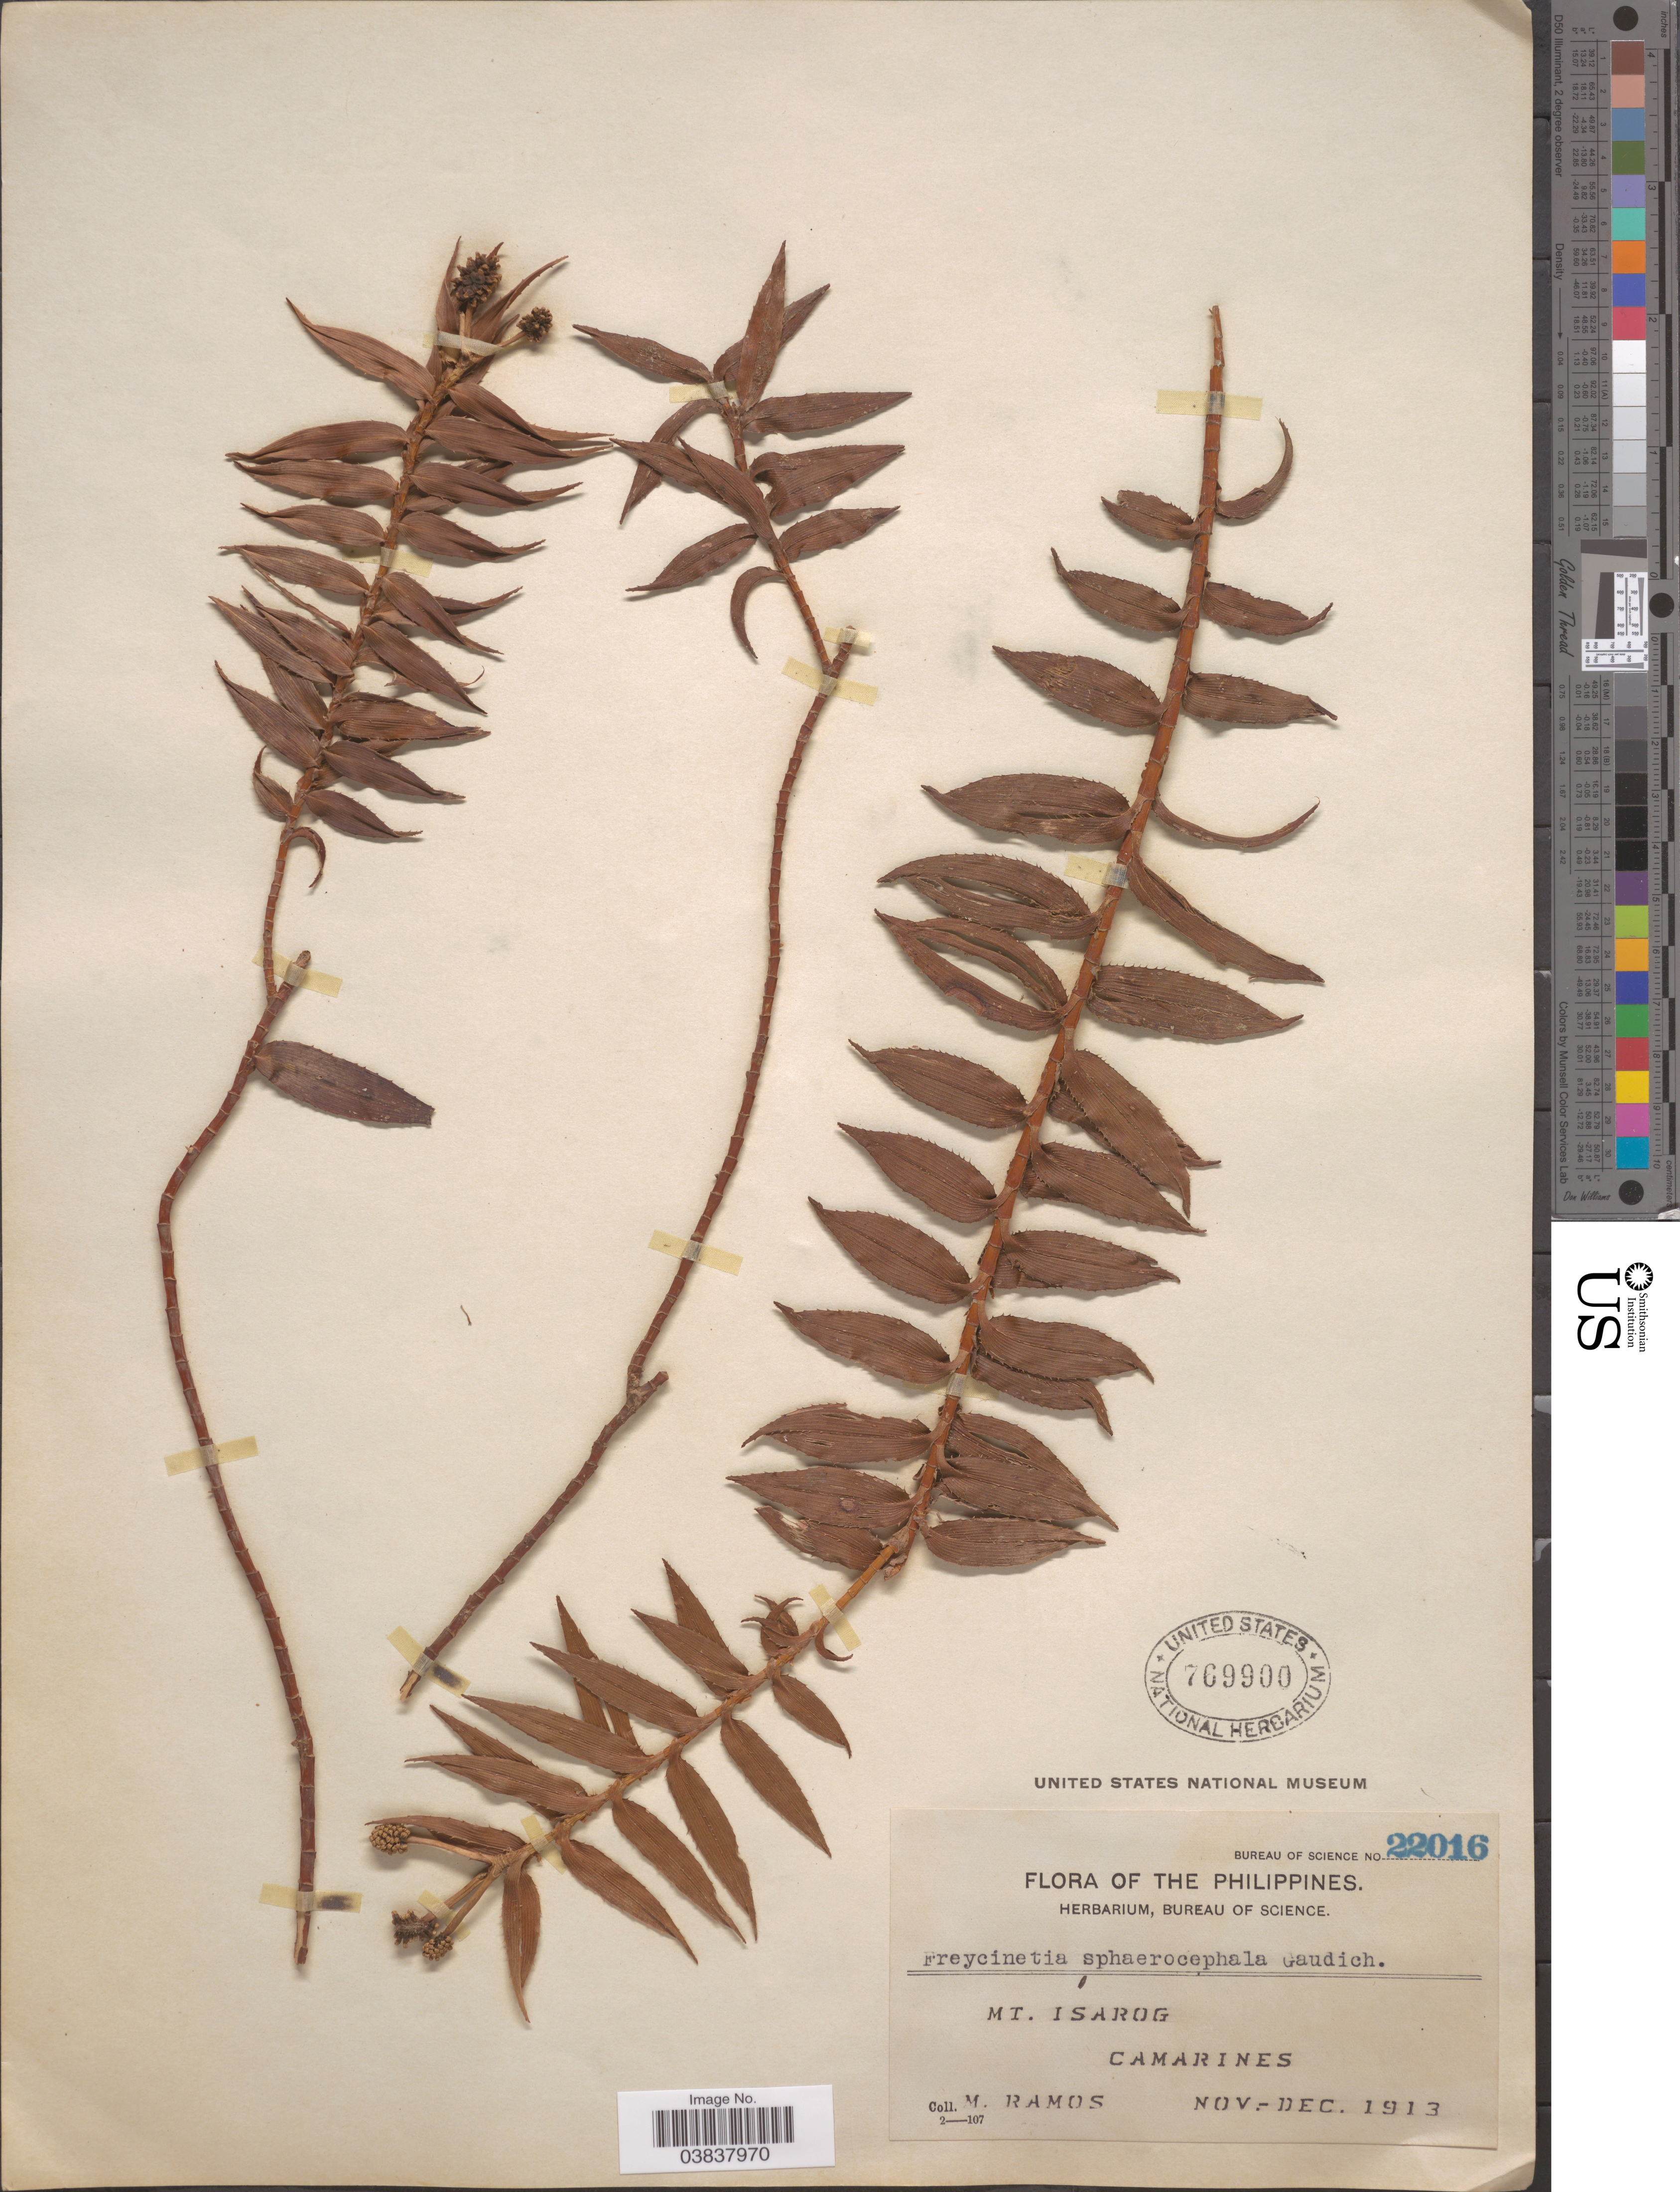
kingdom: Plantae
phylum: Tracheophyta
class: Liliopsida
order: Pandanales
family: Pandanaceae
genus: Freycinetia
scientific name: Freycinetia sphaerocephala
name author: Gaudich.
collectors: M. Ramos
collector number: Bureau of Science 22016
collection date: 1913-11/1913-12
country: Philippines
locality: Mt. Isarog, Camarines.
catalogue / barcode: US 769900